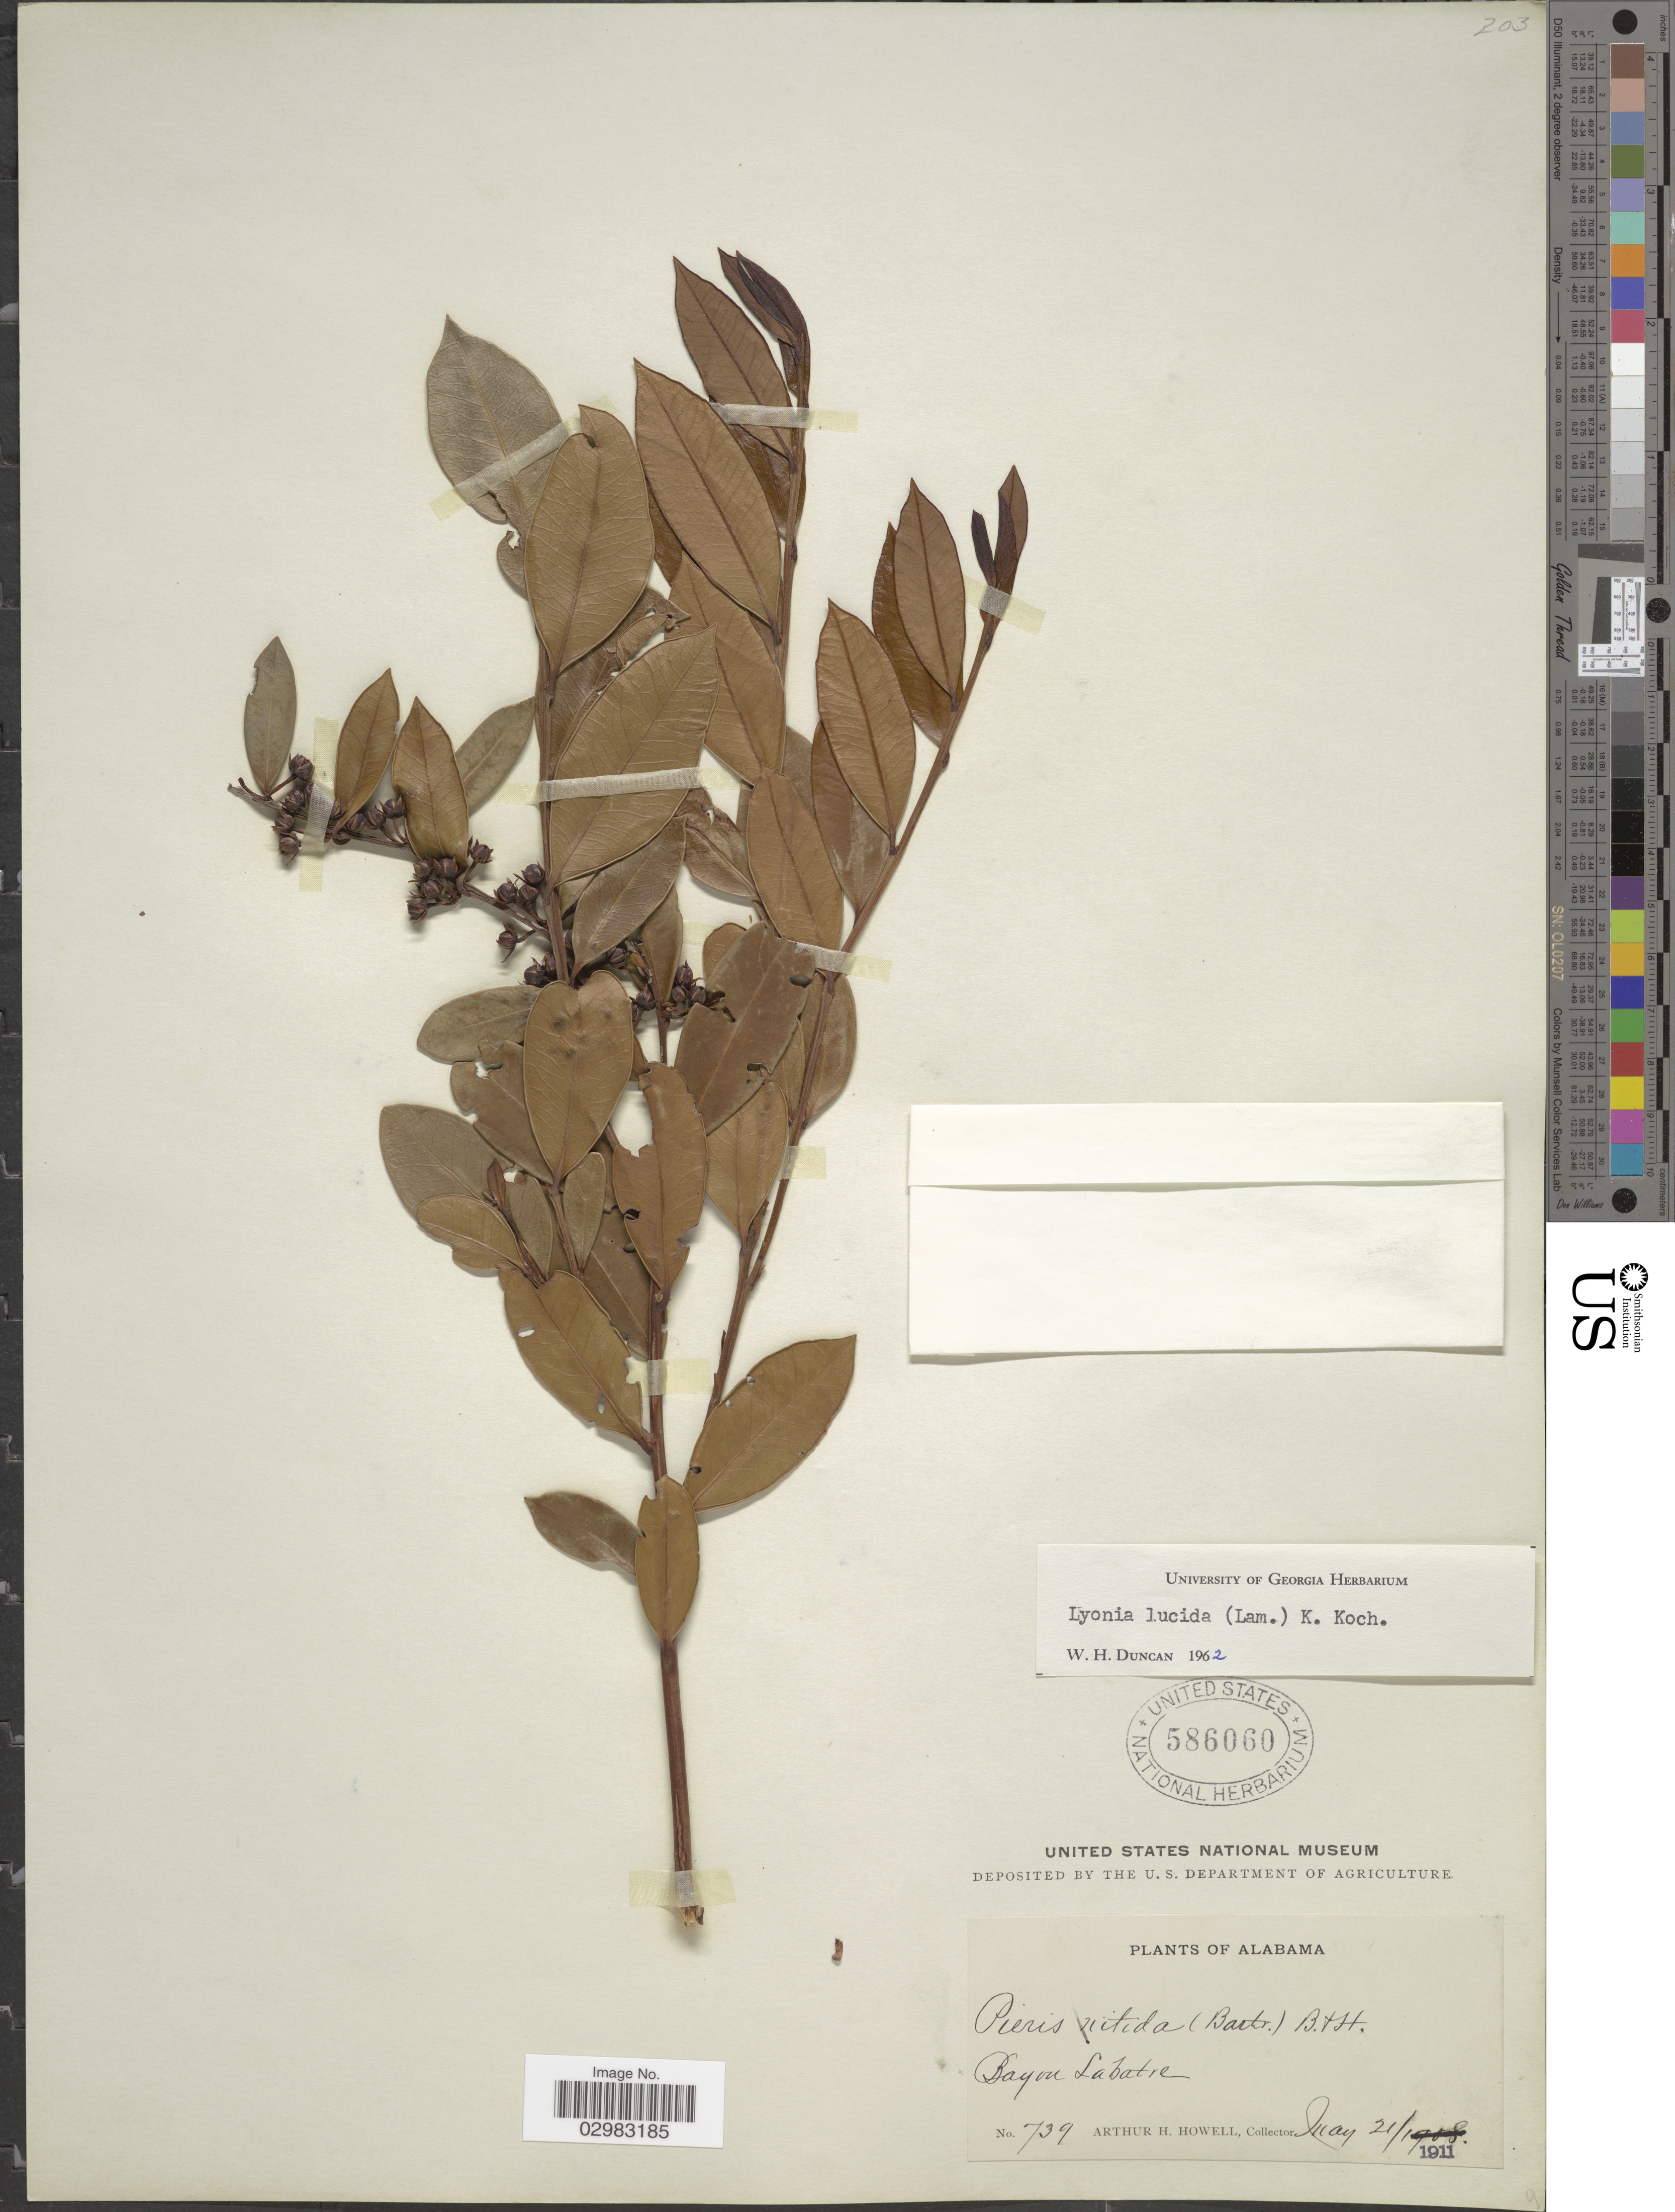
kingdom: Plantae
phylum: Tracheophyta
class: Magnoliopsida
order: Ericales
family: Ericaceae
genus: Lyonia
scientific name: Lyonia lucida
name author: K. Koch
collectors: A. H. Howell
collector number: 739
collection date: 1911-05-21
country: United States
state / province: Alabama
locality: Bayou Labatre.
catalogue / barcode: US 586060